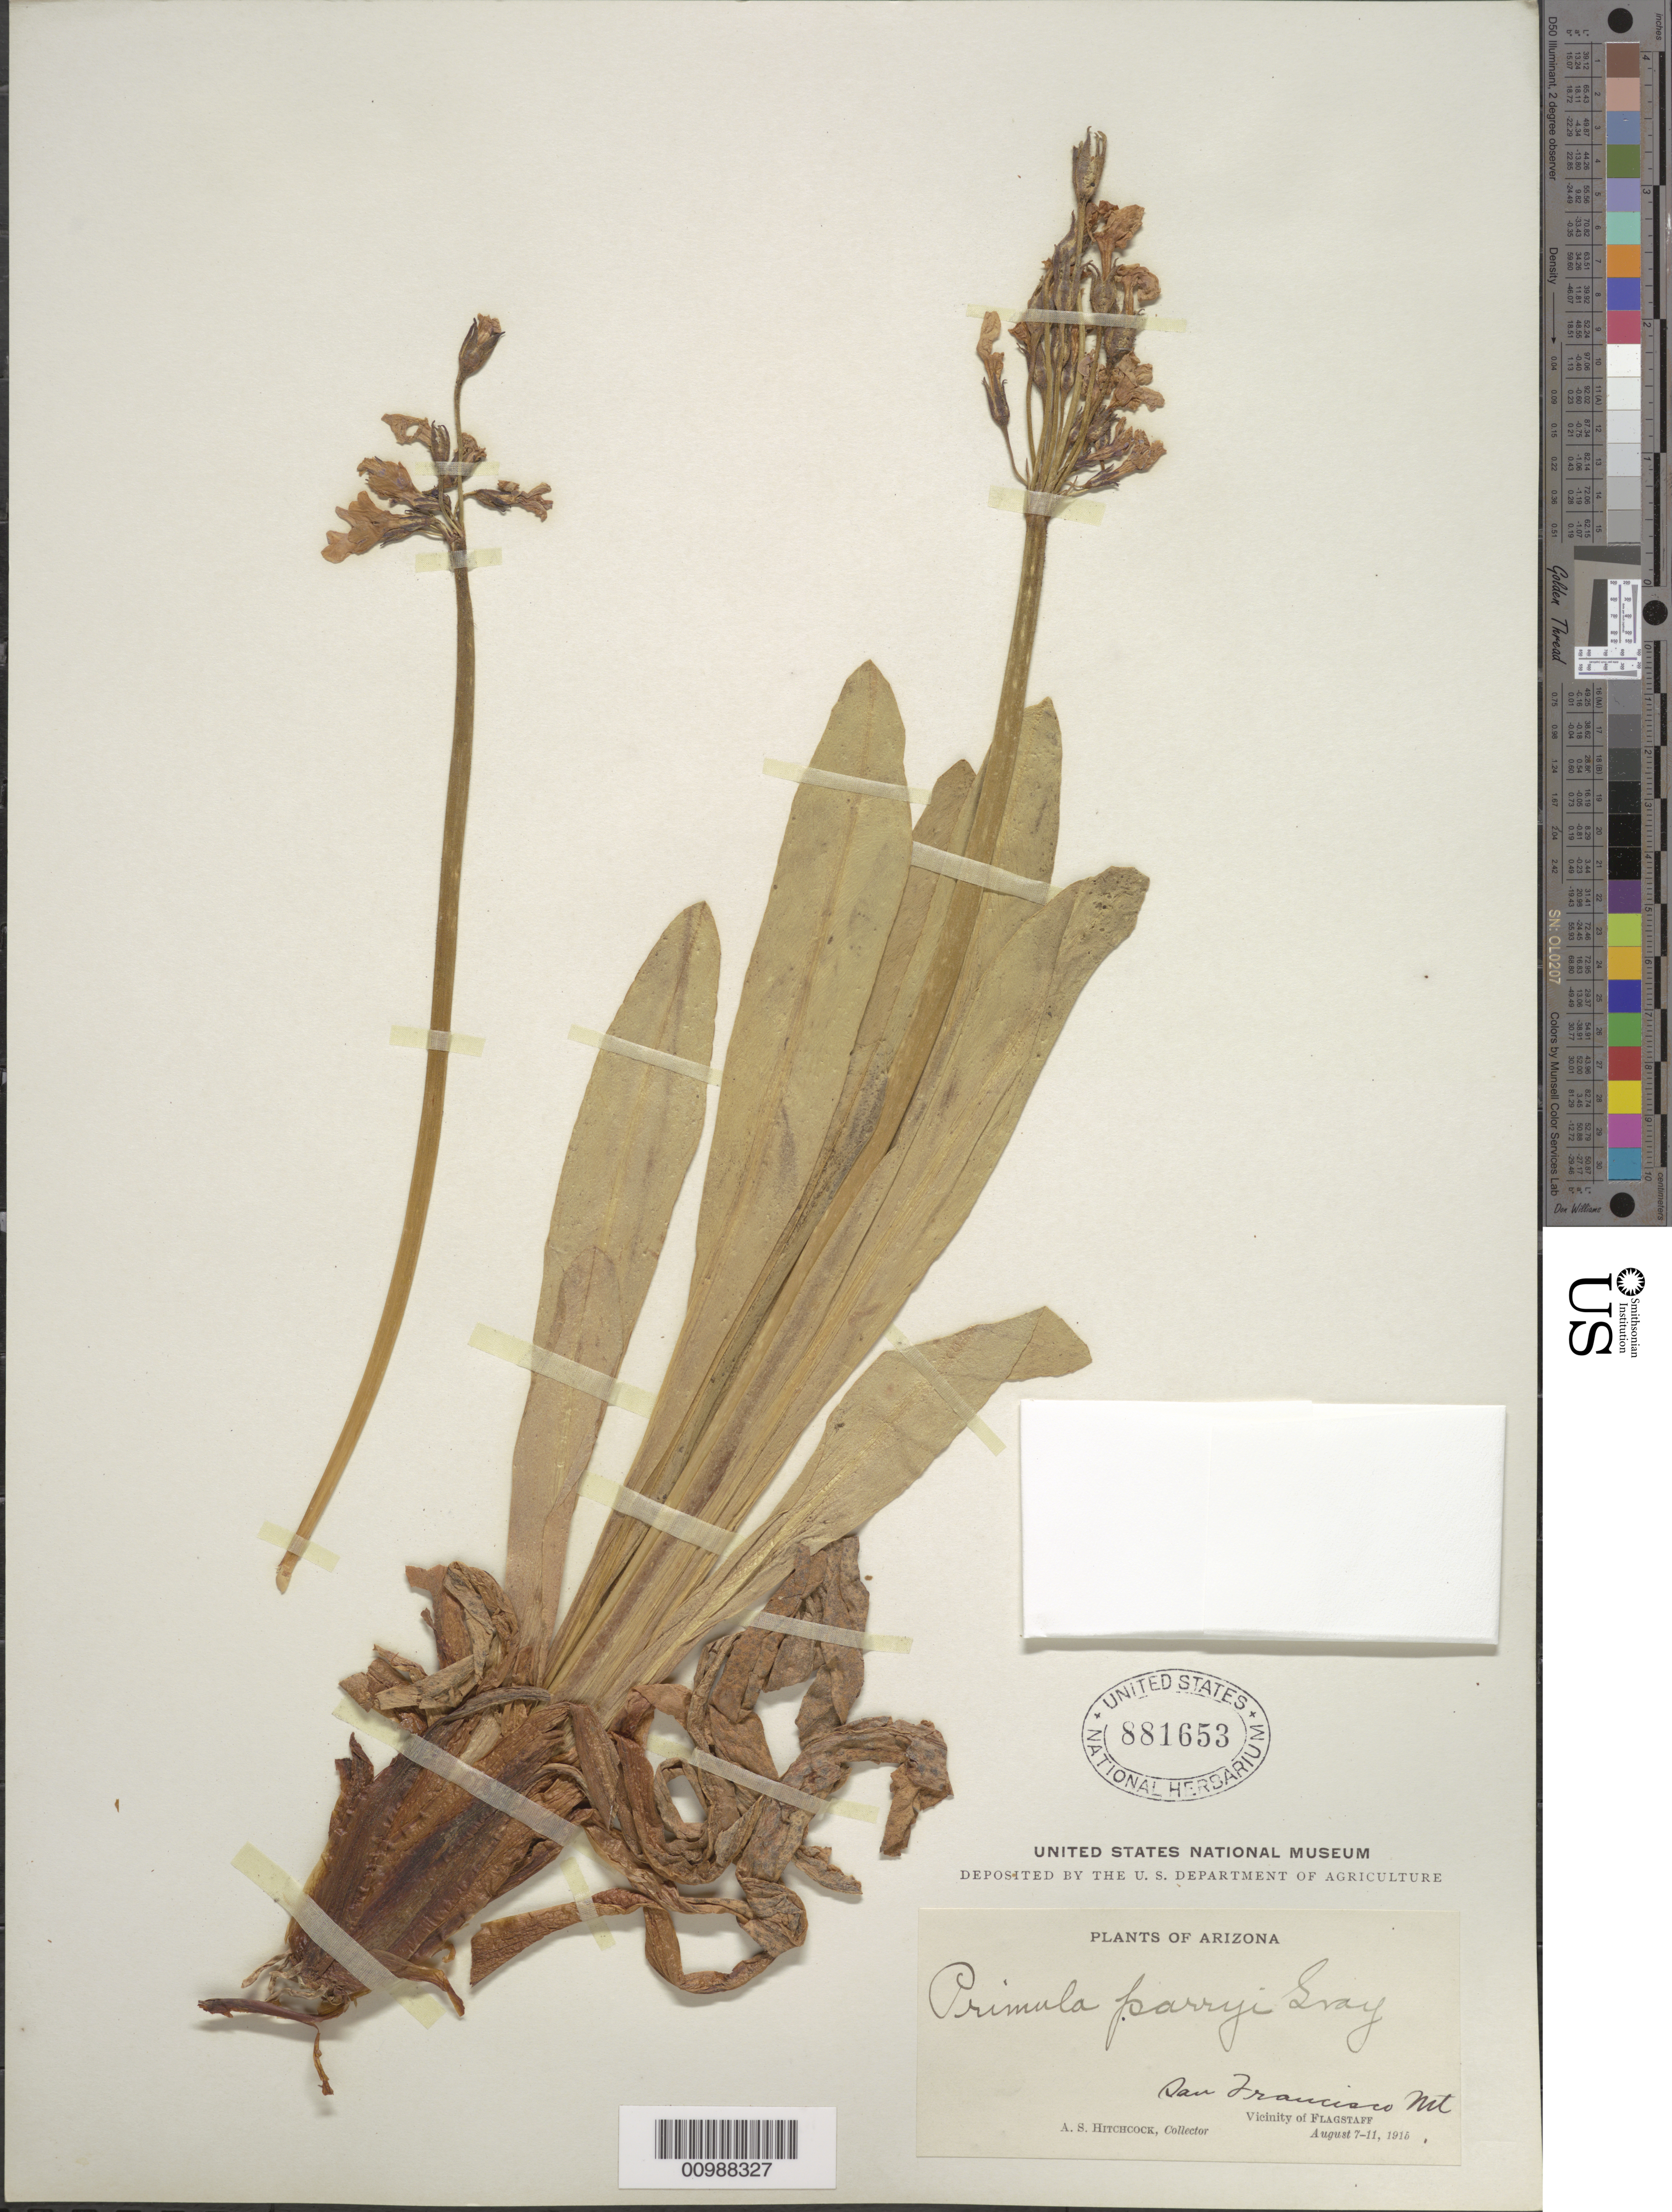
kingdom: Plantae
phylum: Tracheophyta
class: Magnoliopsida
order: Ericales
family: Primulaceae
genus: Primula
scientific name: Primula parryi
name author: A. Gray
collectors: A. S. Hitchcock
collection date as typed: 07 Aug 1915 to 11 Aug 1915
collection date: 1915-08-07/1915-08-11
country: United States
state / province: Arizona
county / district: Coconino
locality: San Francisco Mountains, vicinity of Flagstaff.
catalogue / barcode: US 881653